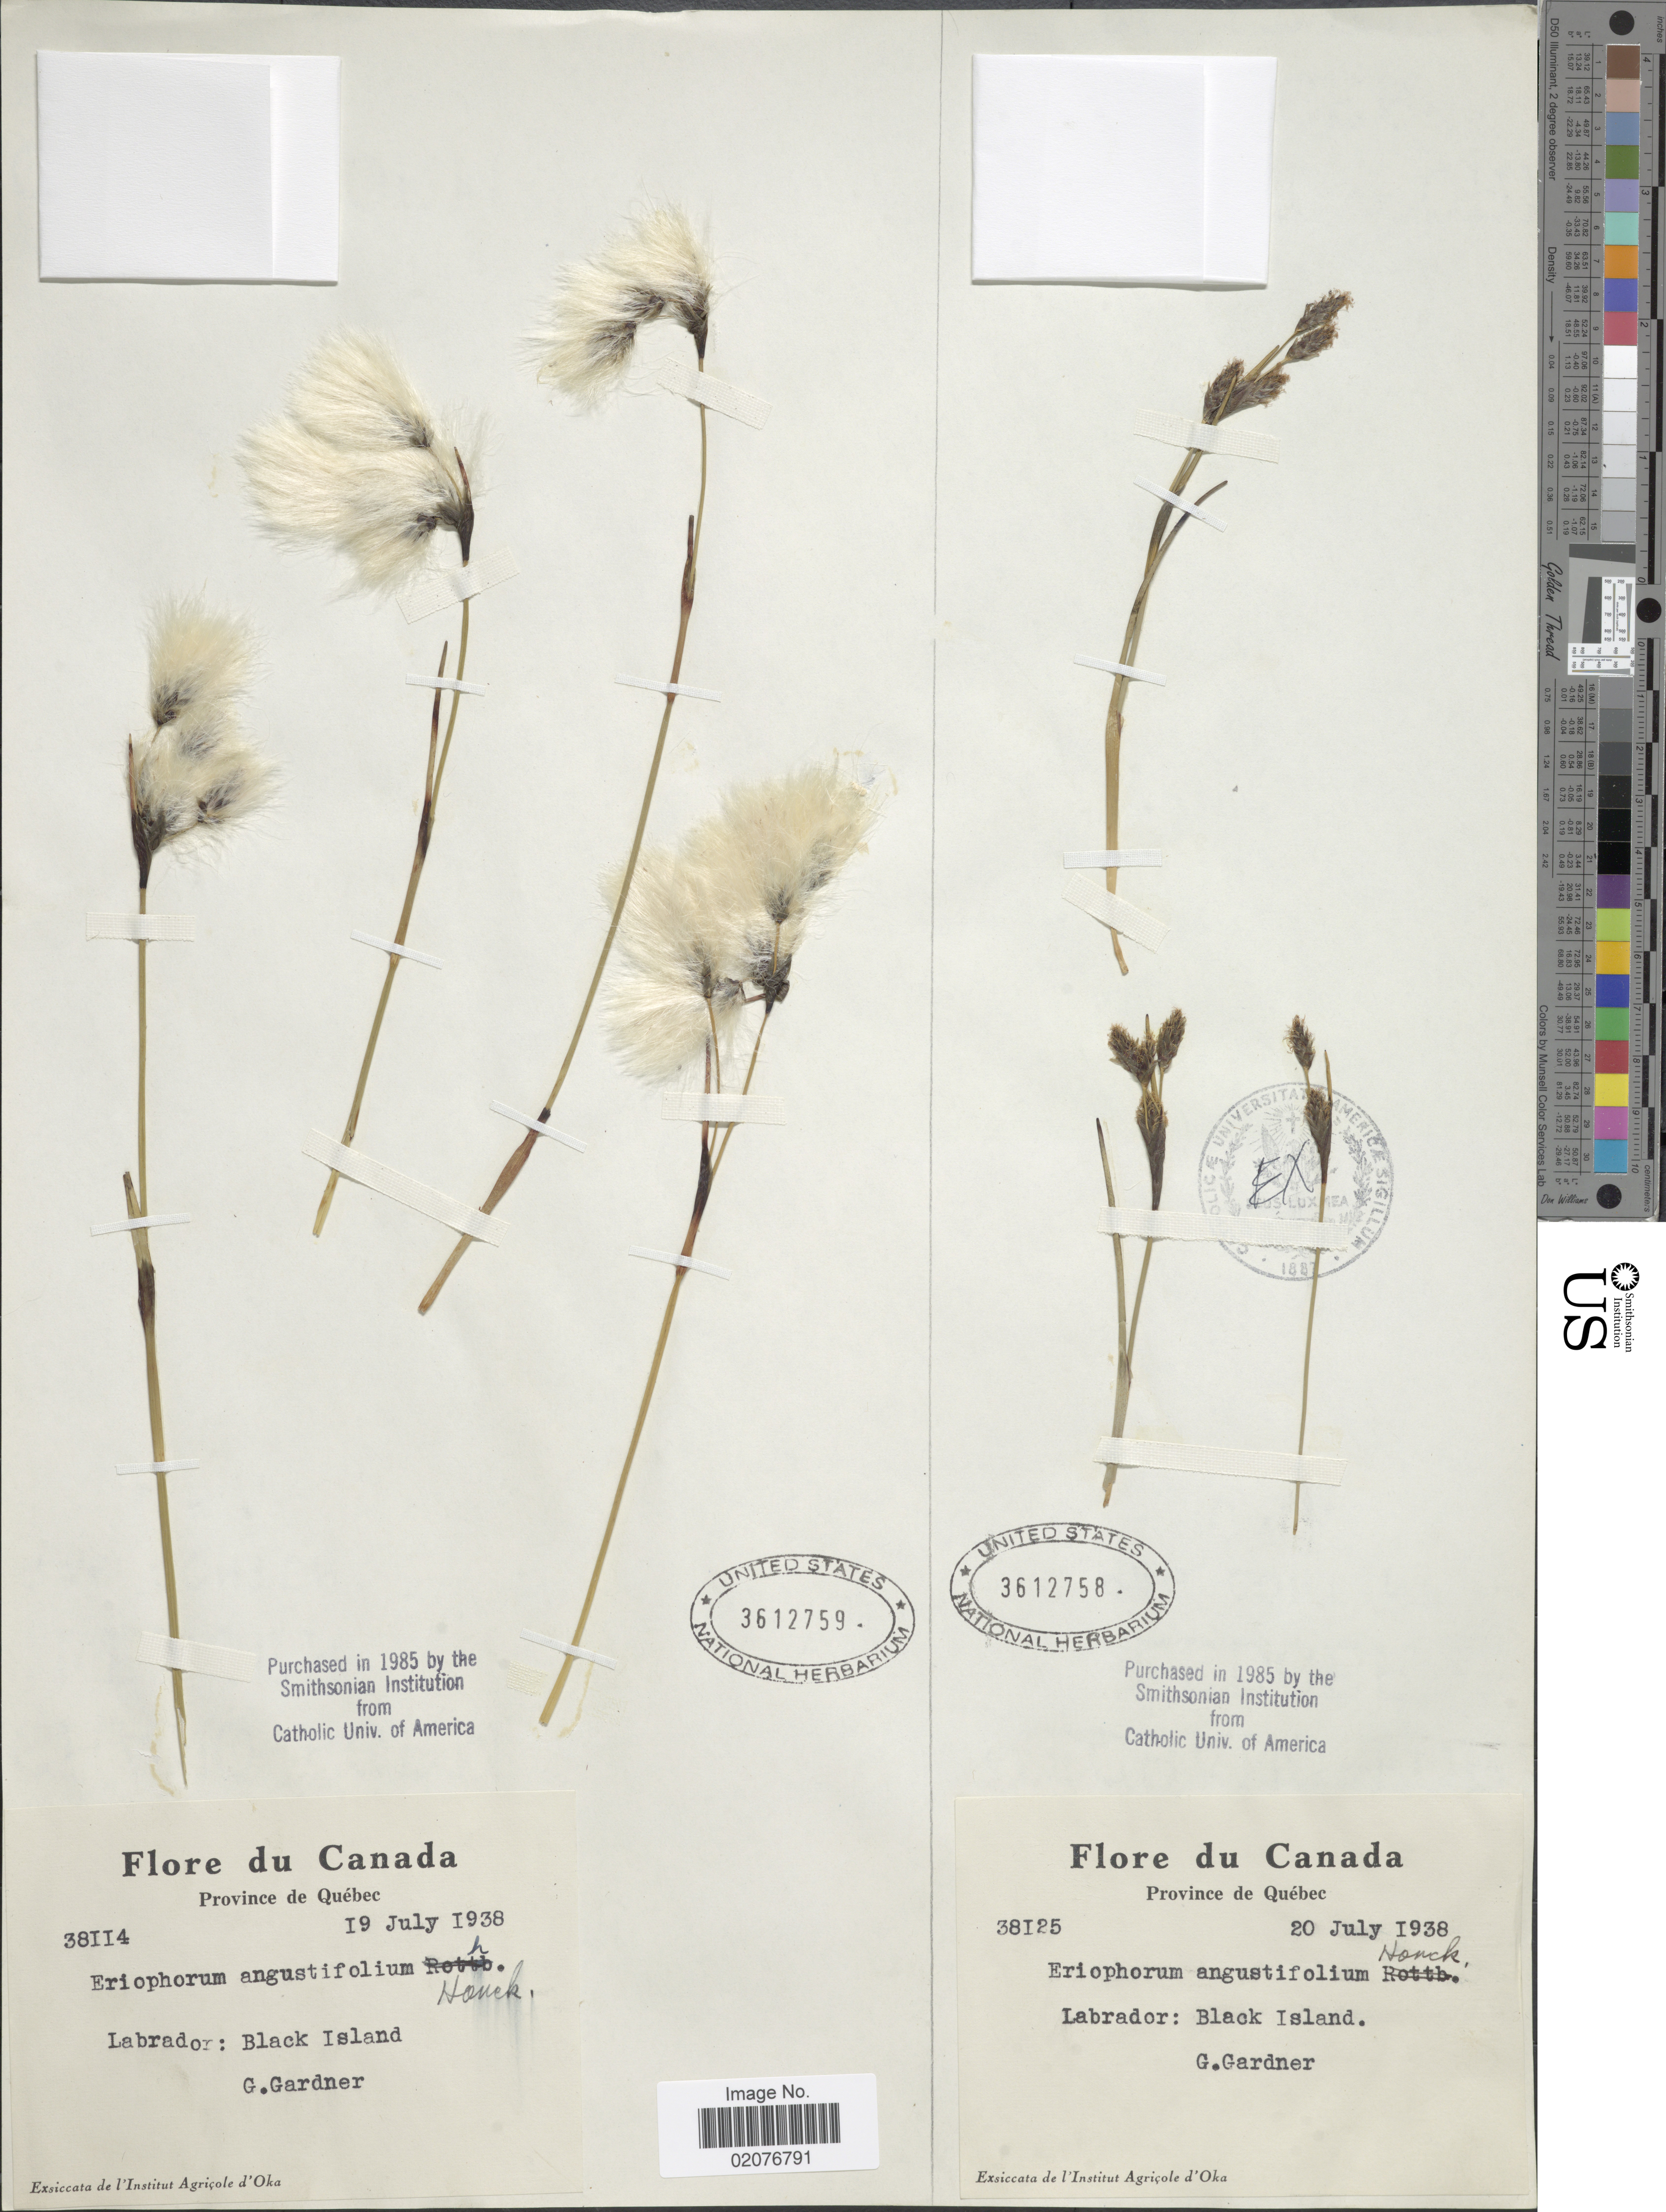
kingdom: Plantae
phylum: Tracheophyta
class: Liliopsida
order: Poales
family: Cyperaceae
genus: Eriophorum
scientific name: Eriophorum angustifolium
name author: Honck.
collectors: G. Gardner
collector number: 38114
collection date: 1938-07-19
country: Canada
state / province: Quebec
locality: Labrador: Black Island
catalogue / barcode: US 3612759-2